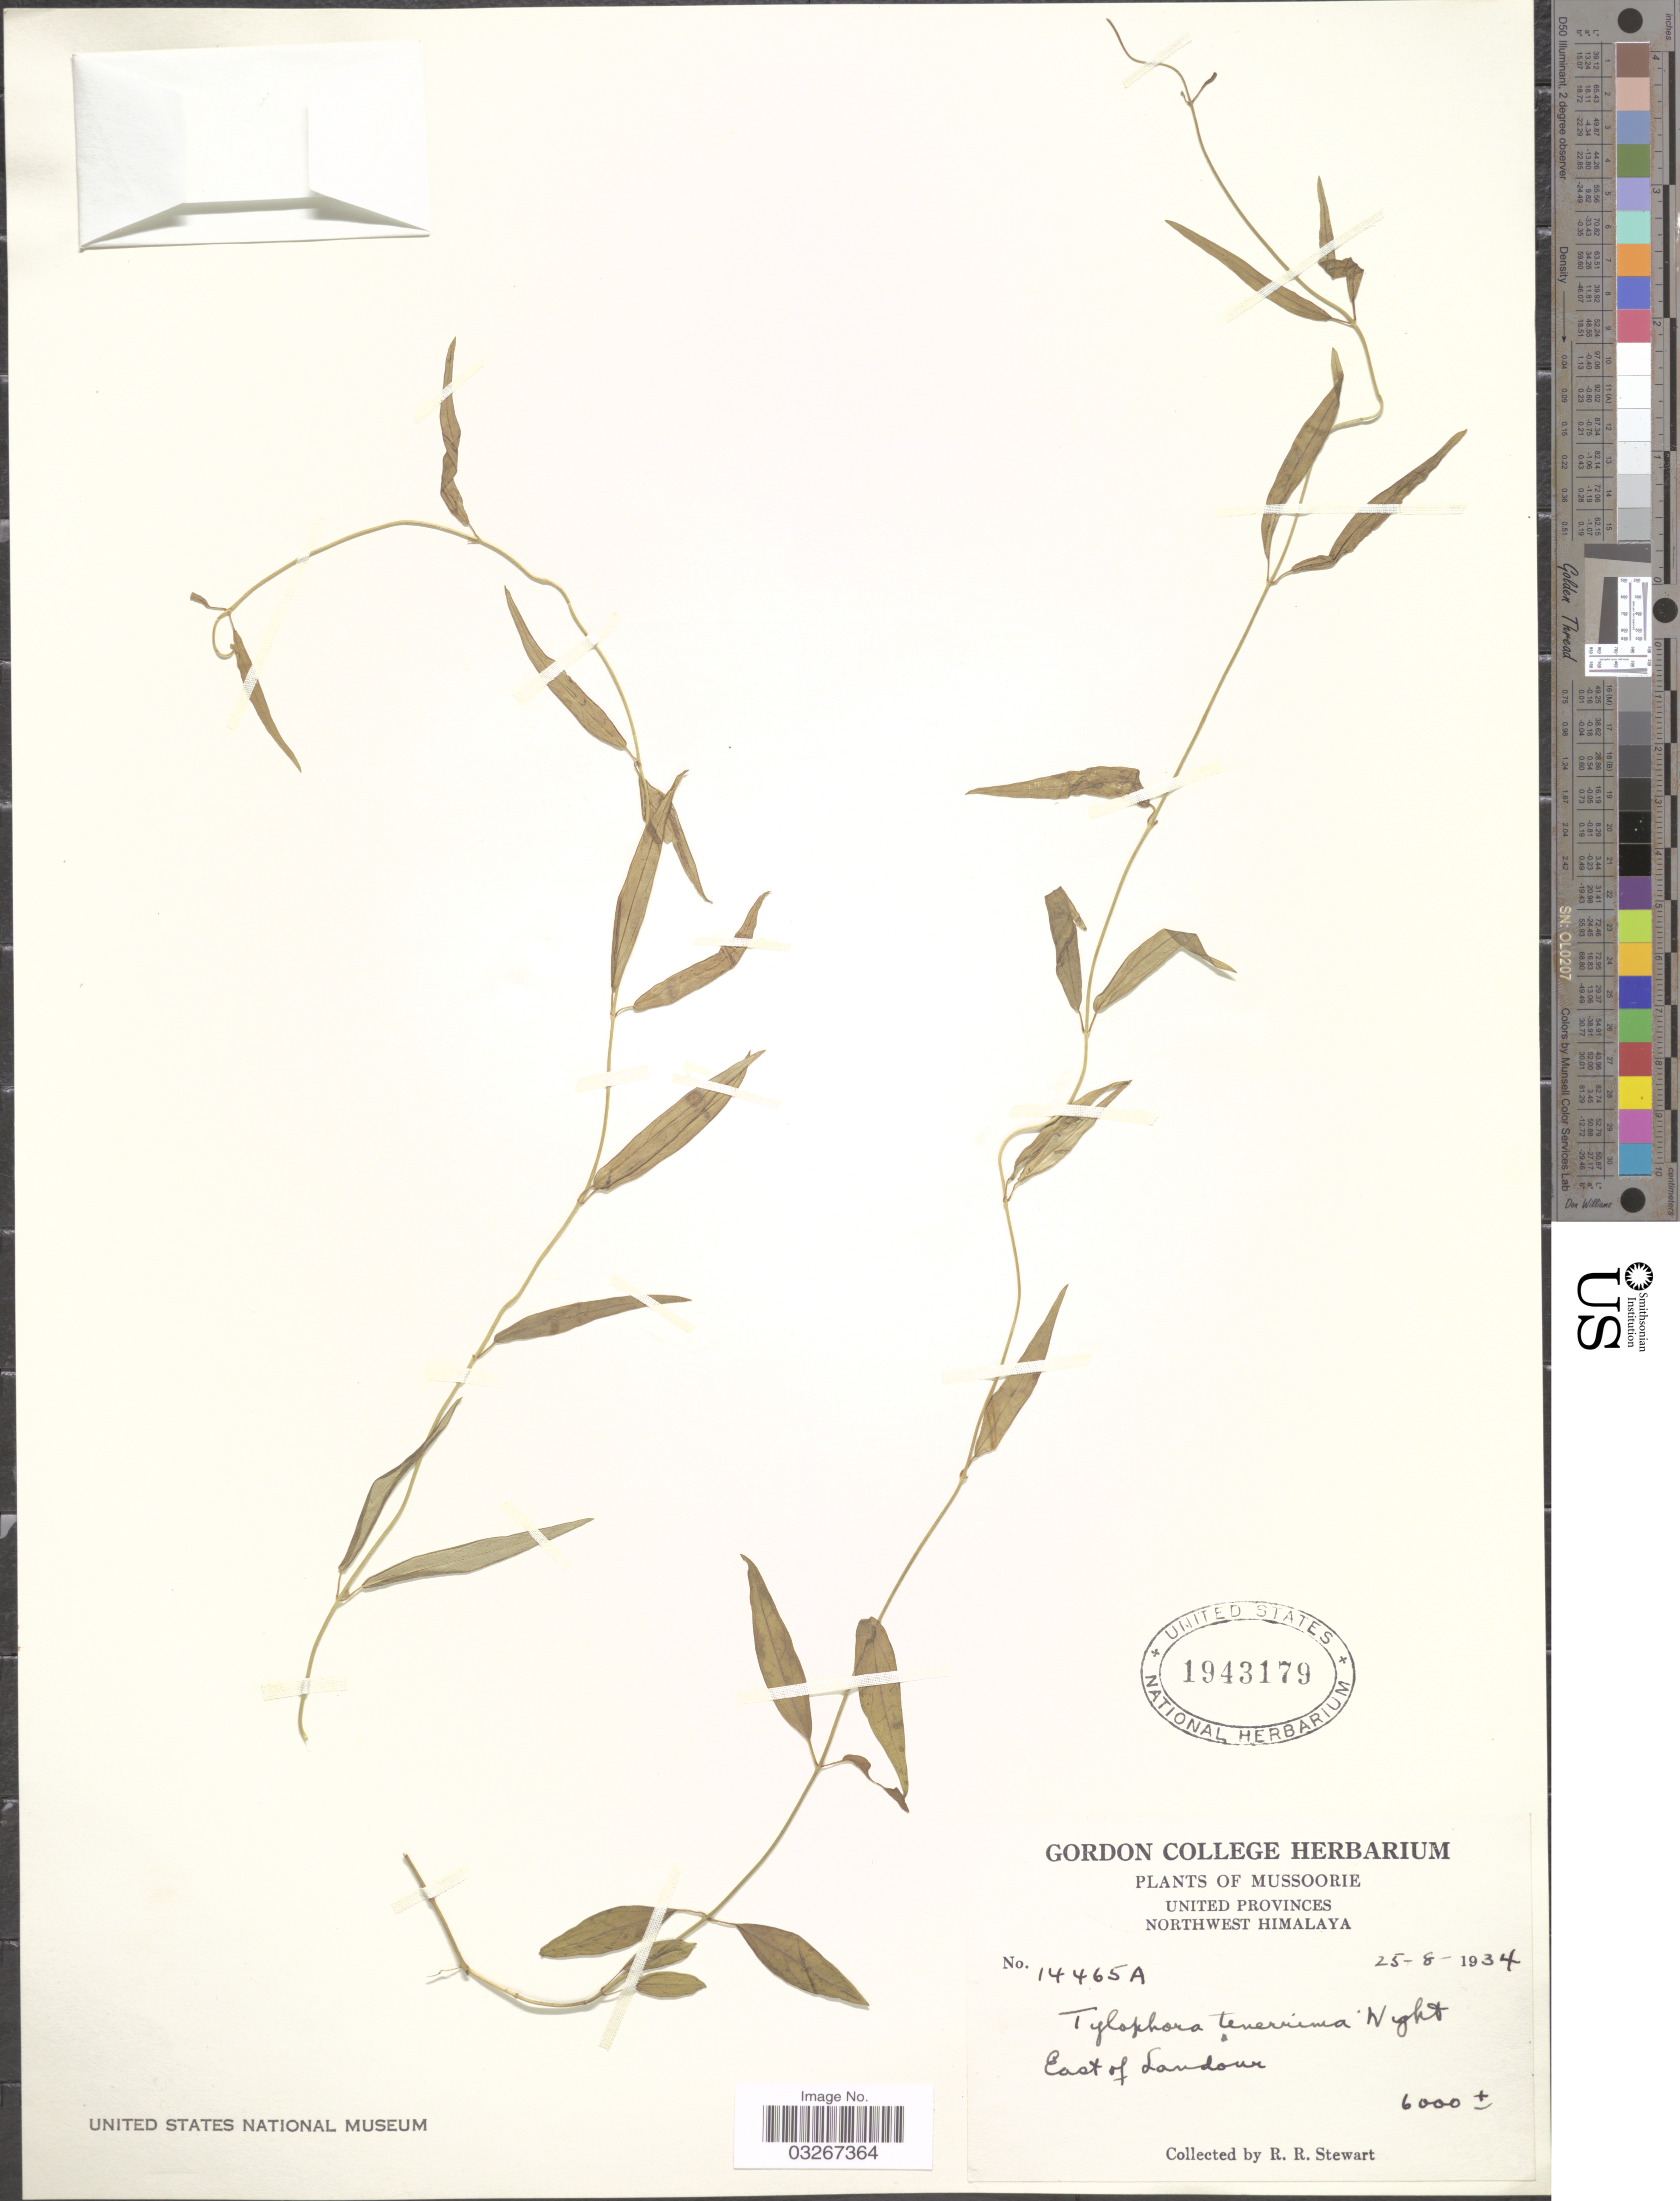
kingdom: Plantae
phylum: Tracheophyta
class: Magnoliopsida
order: Gentianales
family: Apocynaceae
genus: Tylophora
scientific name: Tylophora tenerrima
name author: Wight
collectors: R. Stewart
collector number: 14465A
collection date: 1934-08-25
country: India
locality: Mussoorie, United Provinces. Northwest Himalaya. East of Landour.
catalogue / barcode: US 1943179